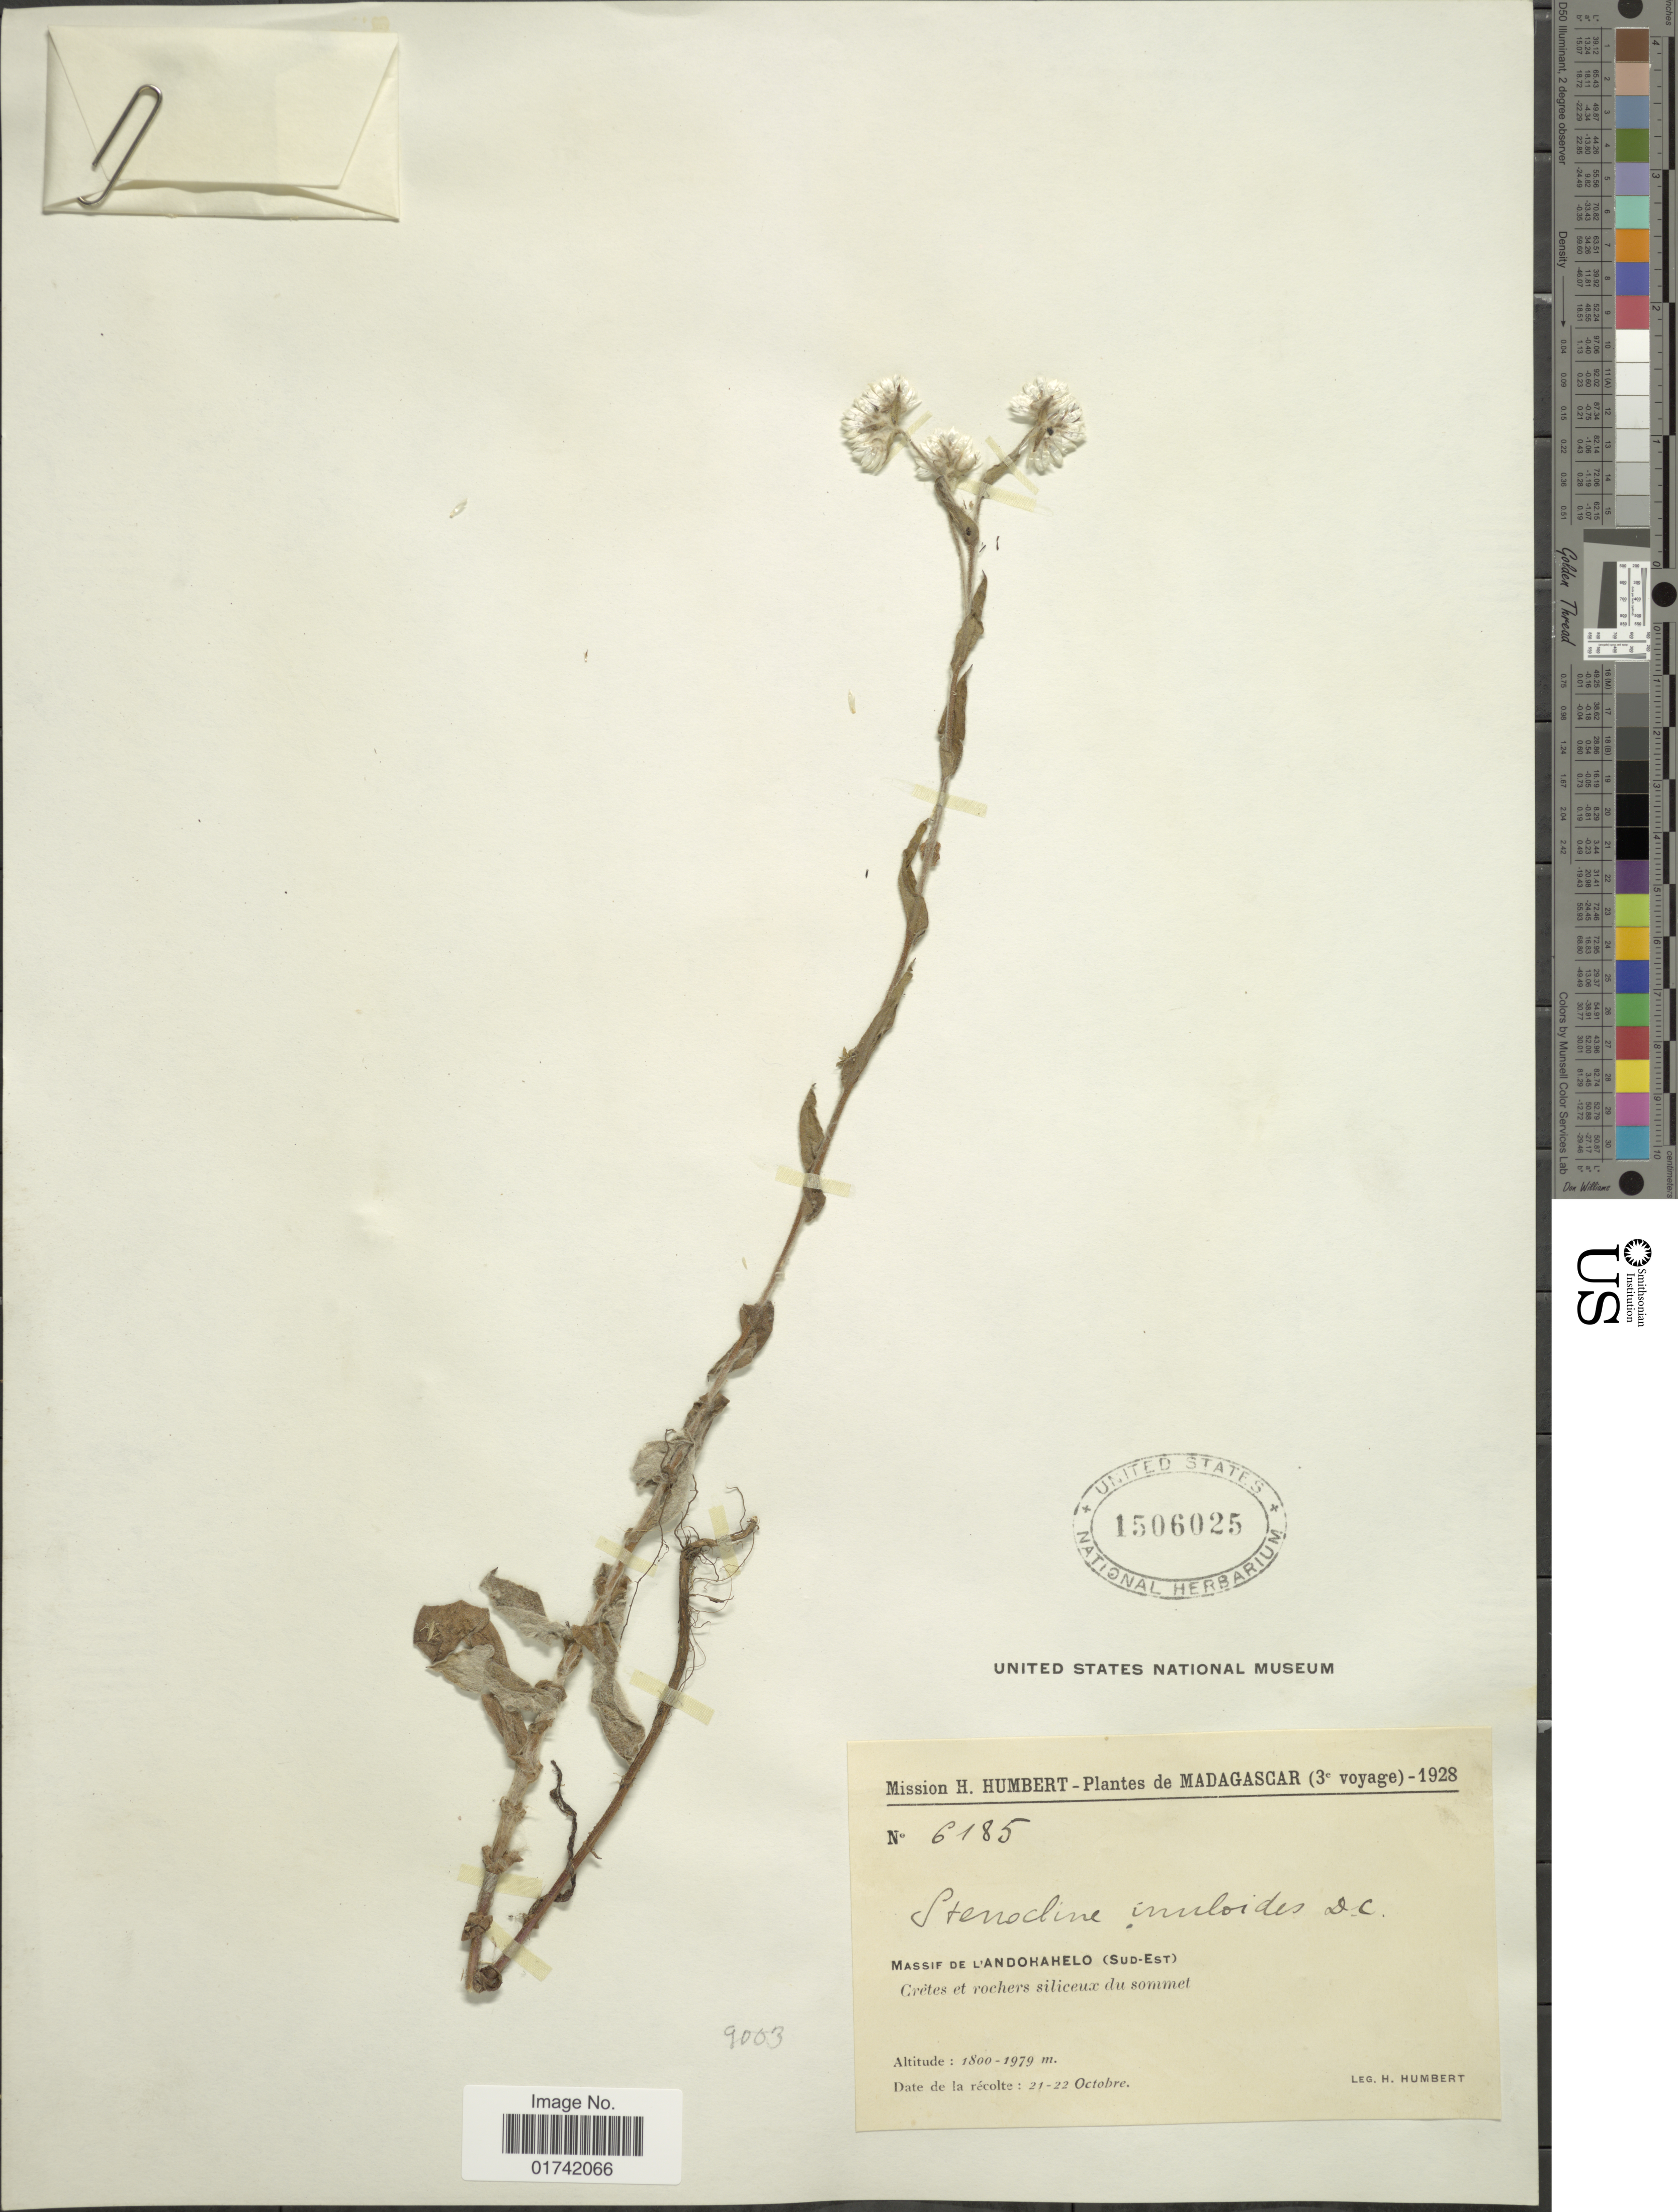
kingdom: Plantae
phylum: Tracheophyta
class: Magnoliopsida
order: Asterales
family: Asteraceae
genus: Stenocline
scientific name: Stenocline inuloides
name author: DC.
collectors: H. Humbert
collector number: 6185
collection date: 1928-10-21/1928-10-22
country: Madagascar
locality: Massif de L'Andohahelo (Sud-Est)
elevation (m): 1800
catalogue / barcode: US 1506025